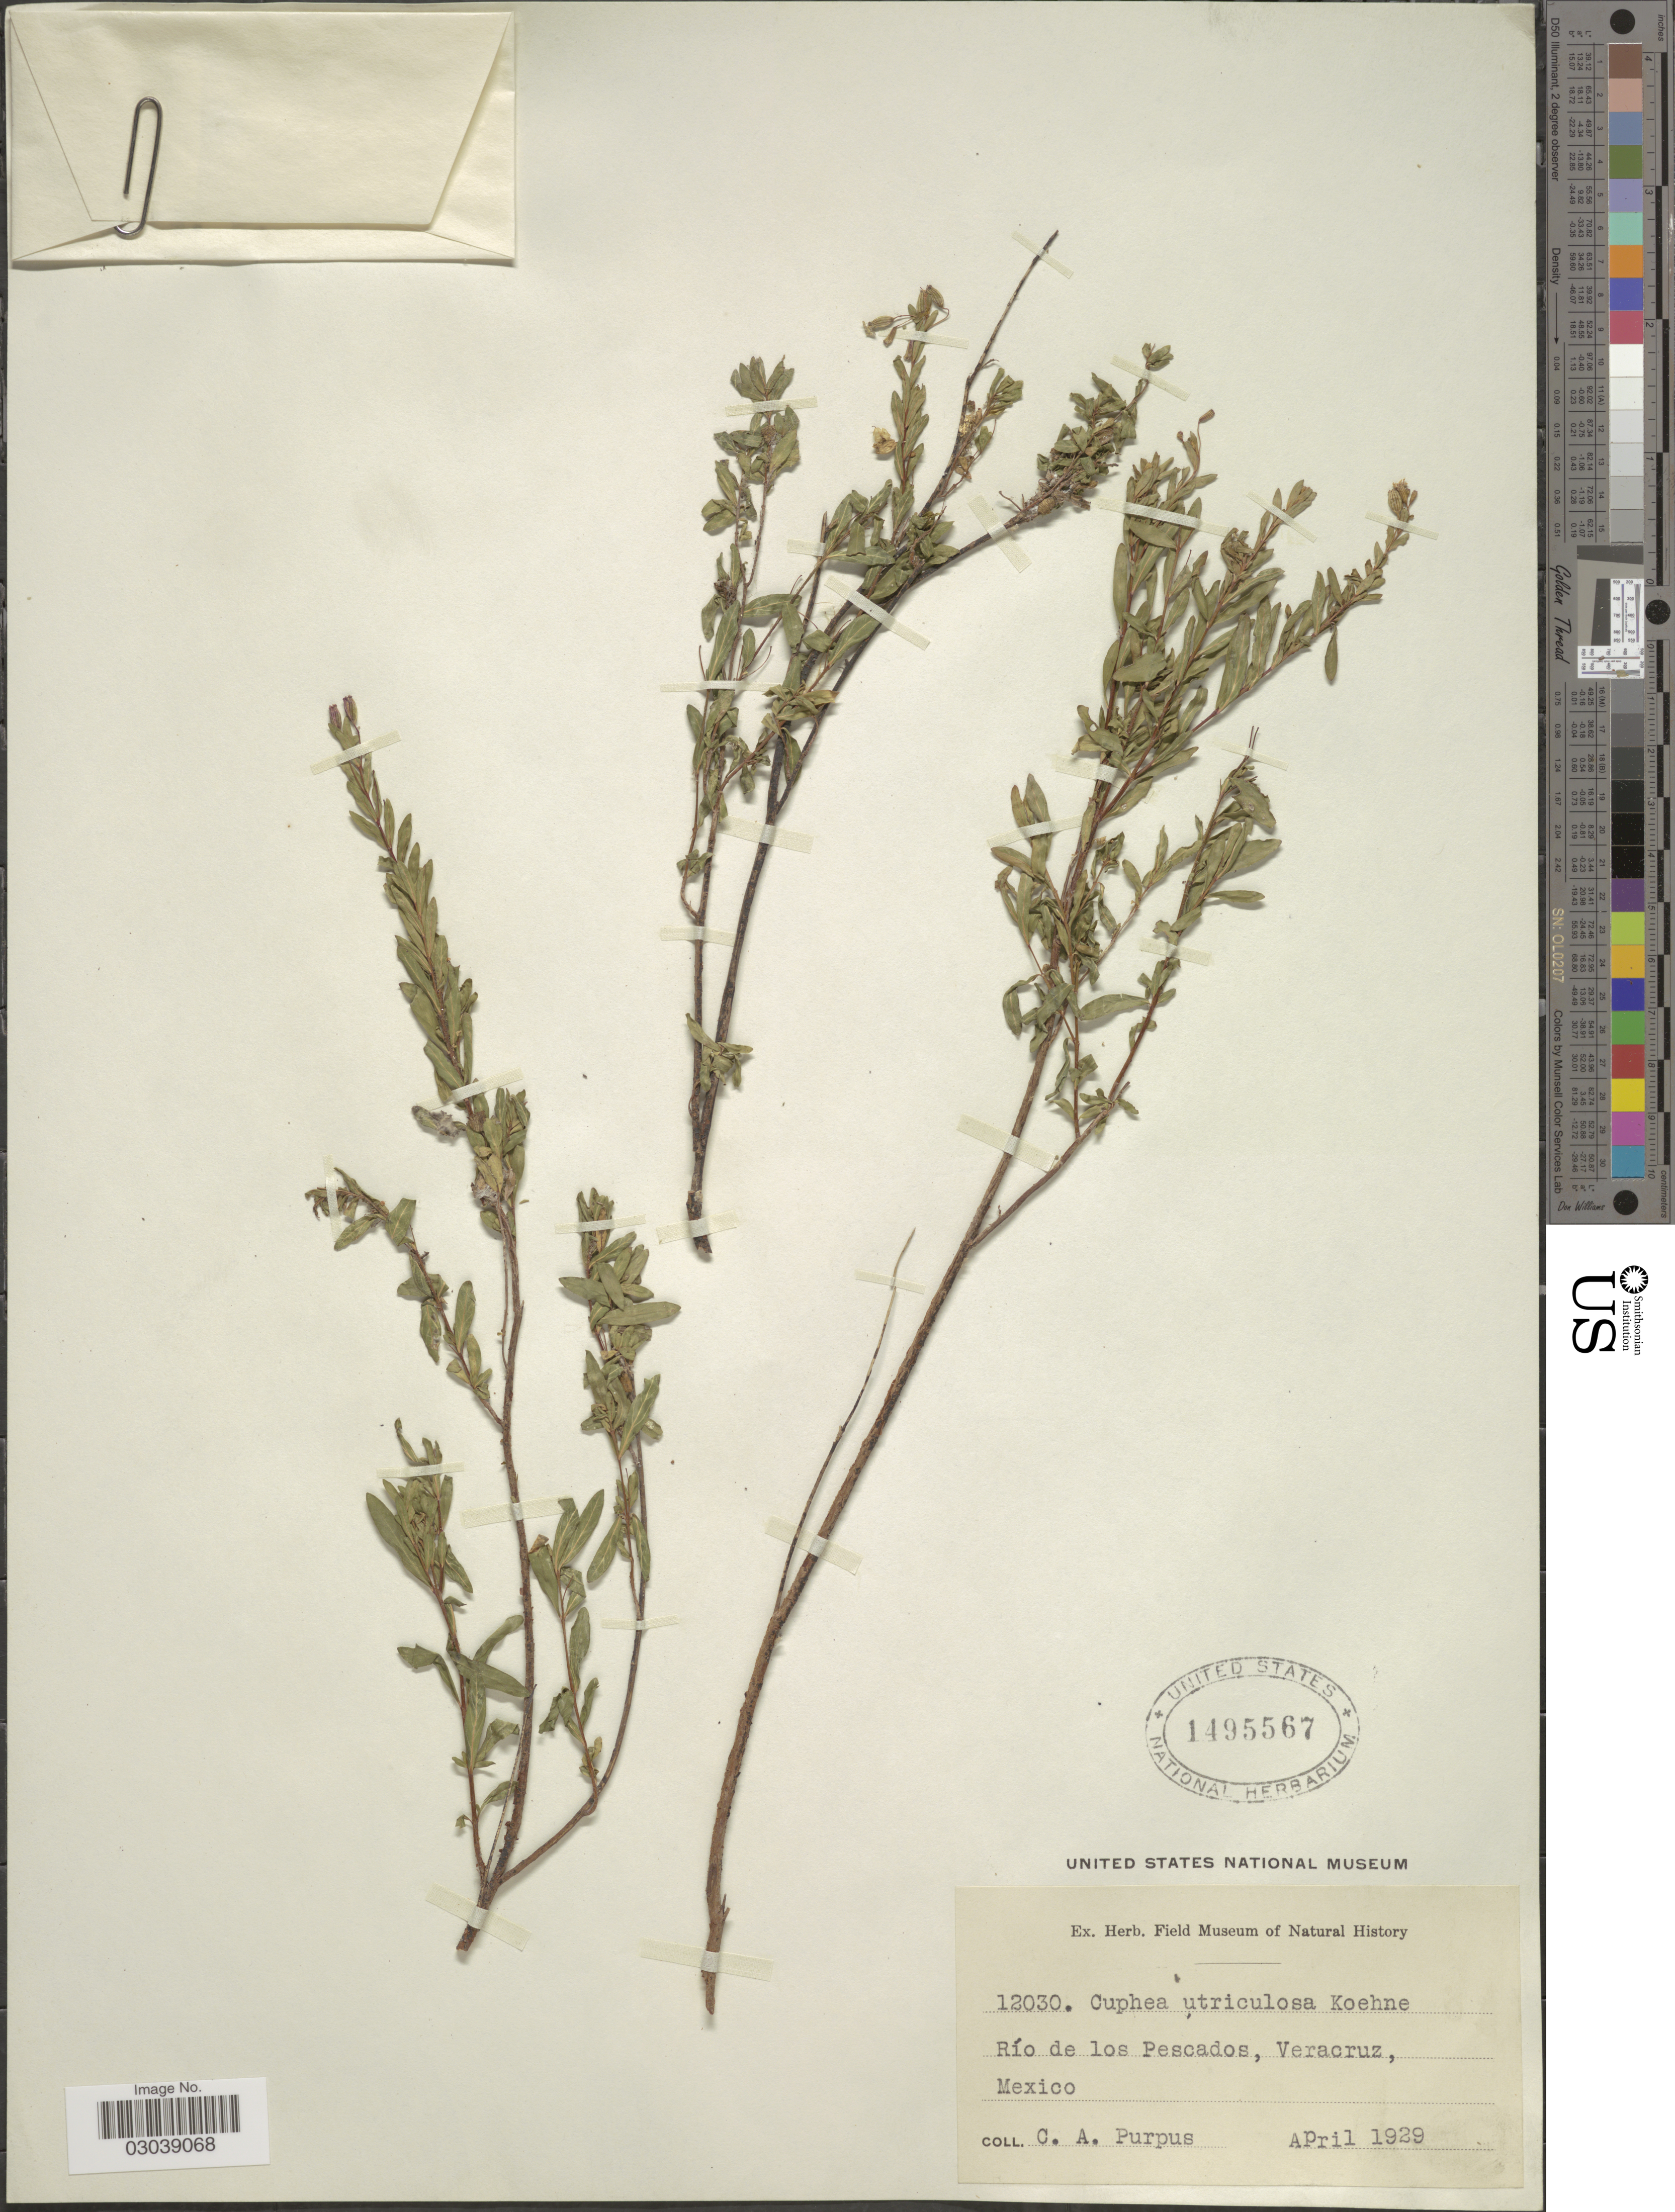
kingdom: Plantae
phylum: Tracheophyta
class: Magnoliopsida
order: Myrtales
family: Lythraceae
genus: Cuphea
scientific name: Cuphea utriculosa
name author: Koehne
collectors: C. A. Purpus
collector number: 12030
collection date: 1929-04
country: Mexico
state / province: Veracruz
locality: Río de los Pescados, Veracruz.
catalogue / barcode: US 1495567